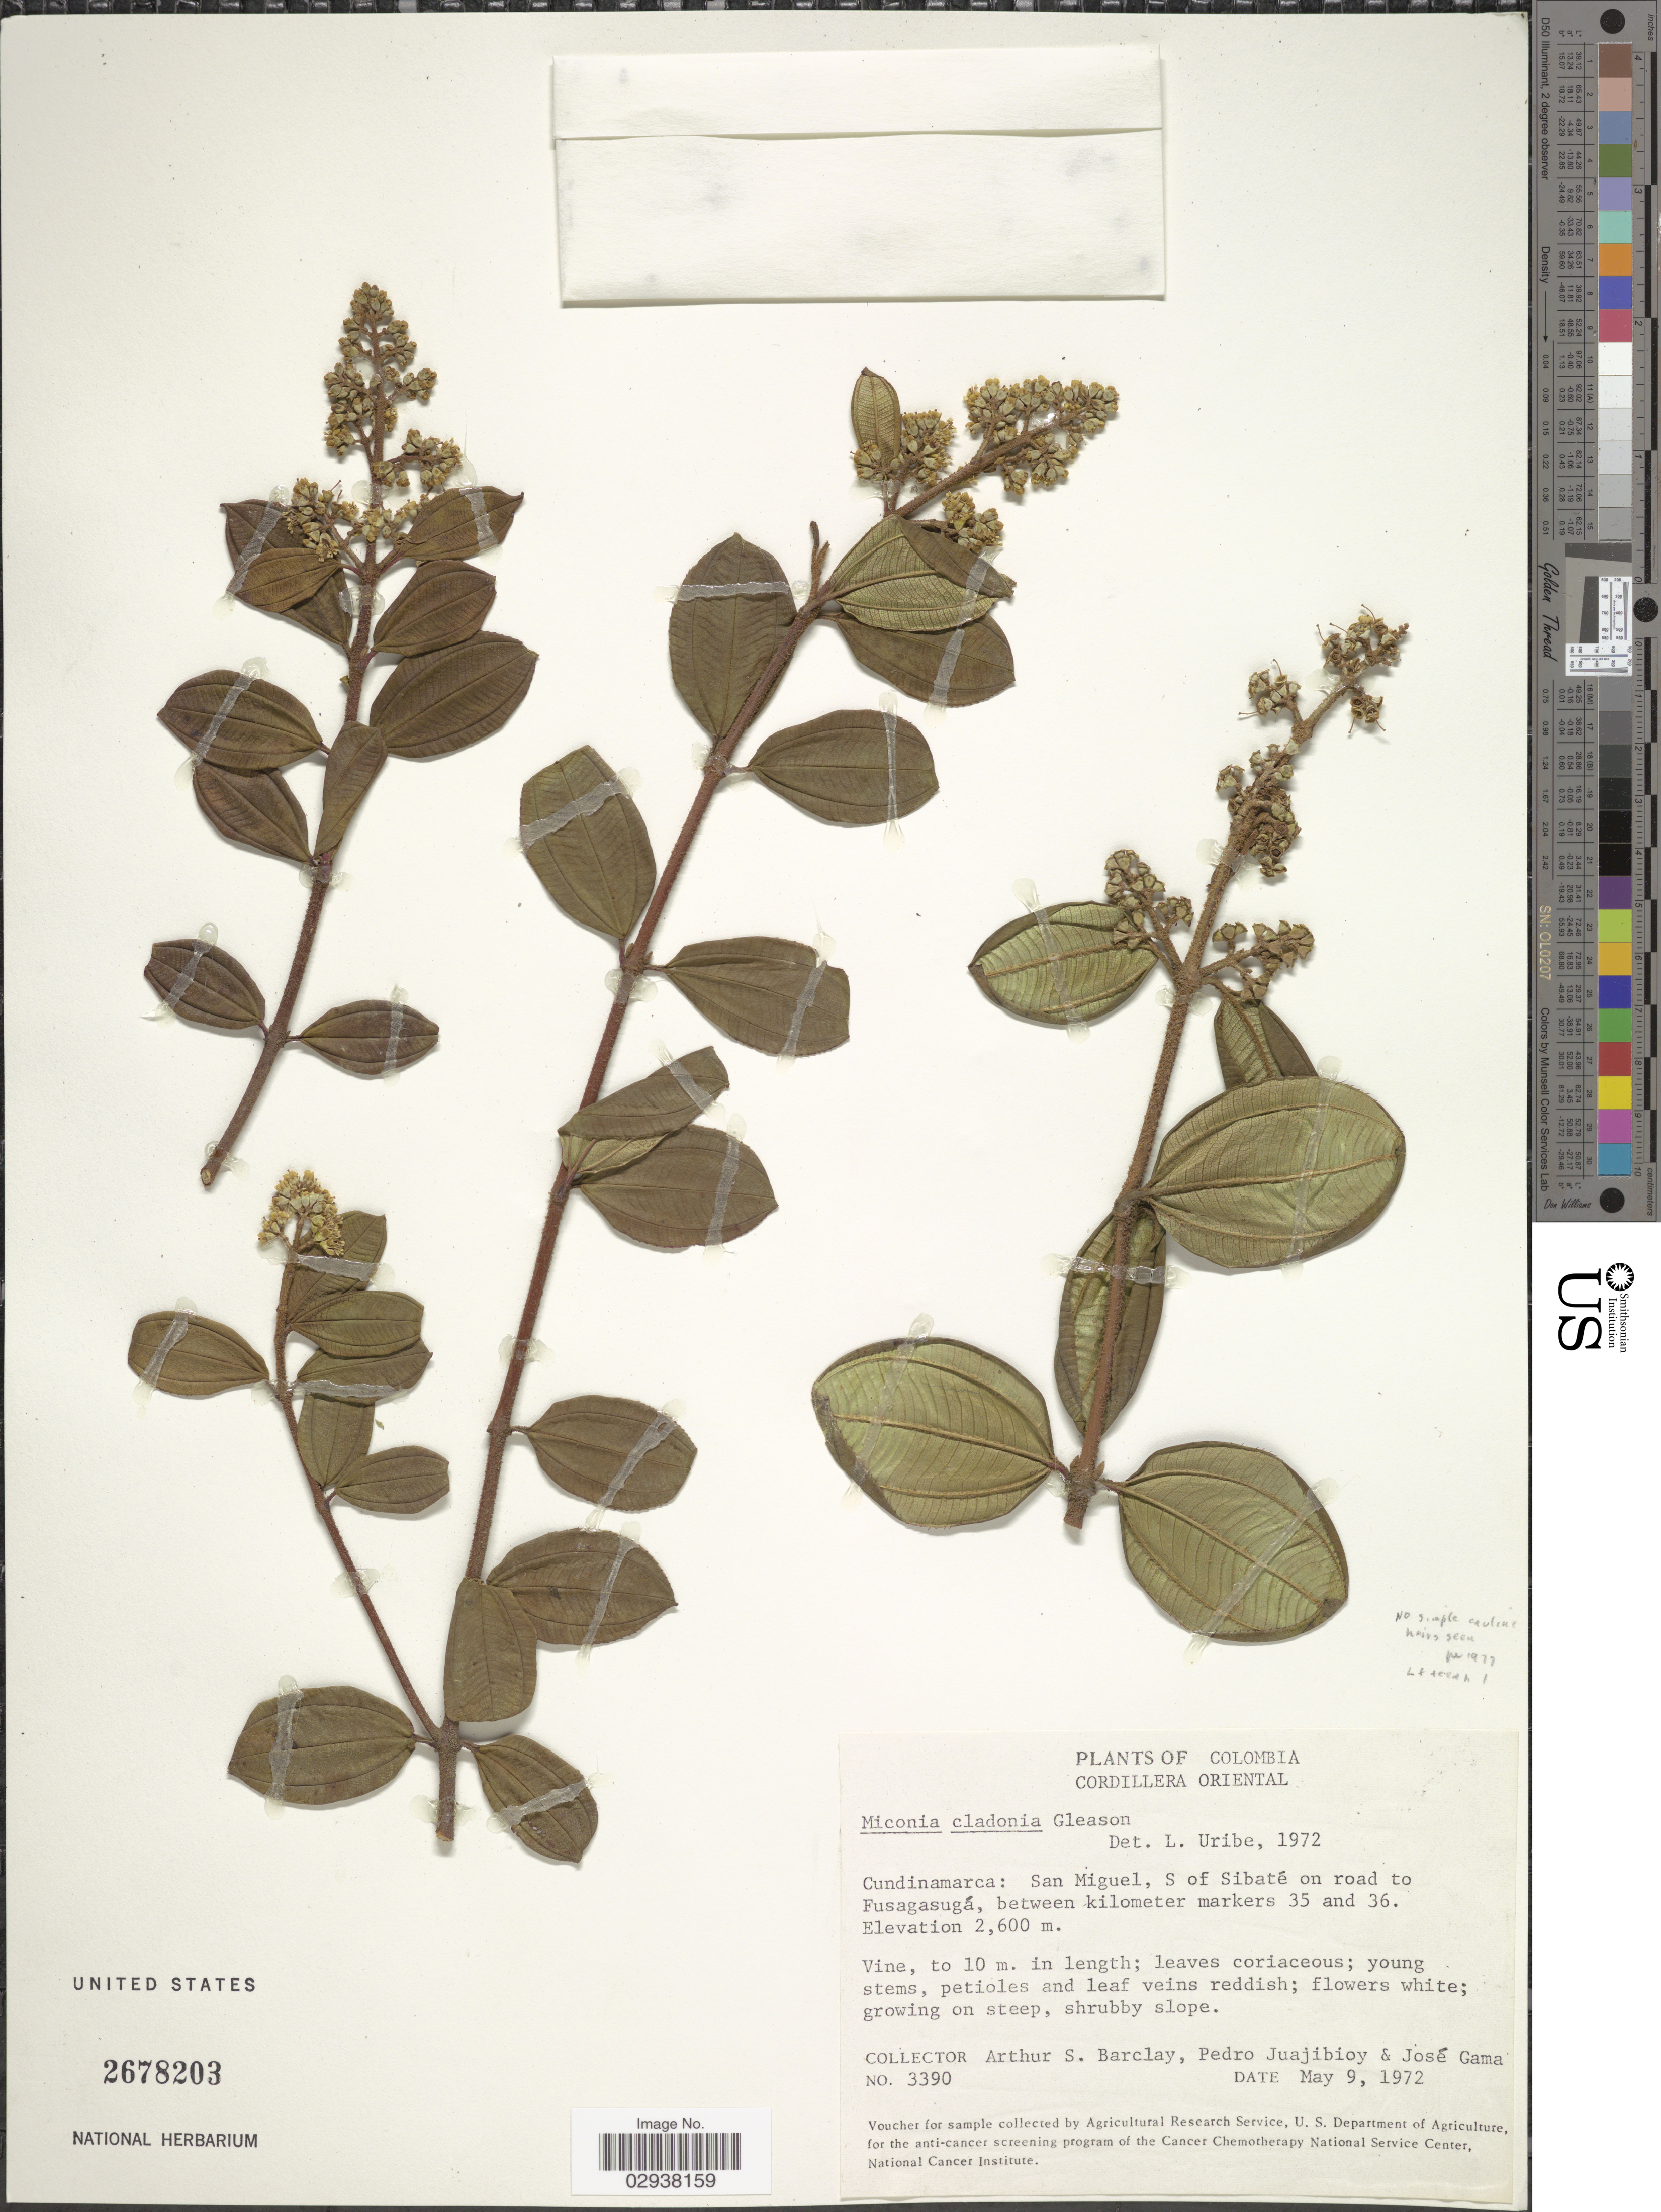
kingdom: Plantae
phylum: Tracheophyta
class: Magnoliopsida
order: Myrtales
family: Melastomataceae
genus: Miconia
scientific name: Miconia cladonia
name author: Gleason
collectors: A. S. Pease, P. Juajibioy & J. Gama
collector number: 3390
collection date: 1972-05-09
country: Colombia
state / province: Cundinamarca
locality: Cordillera Oriental. San Miguel, S of Sibaté on road to Fusagasugá, between kilometer markers 35 and 36.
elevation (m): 2600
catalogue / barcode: US 2678203